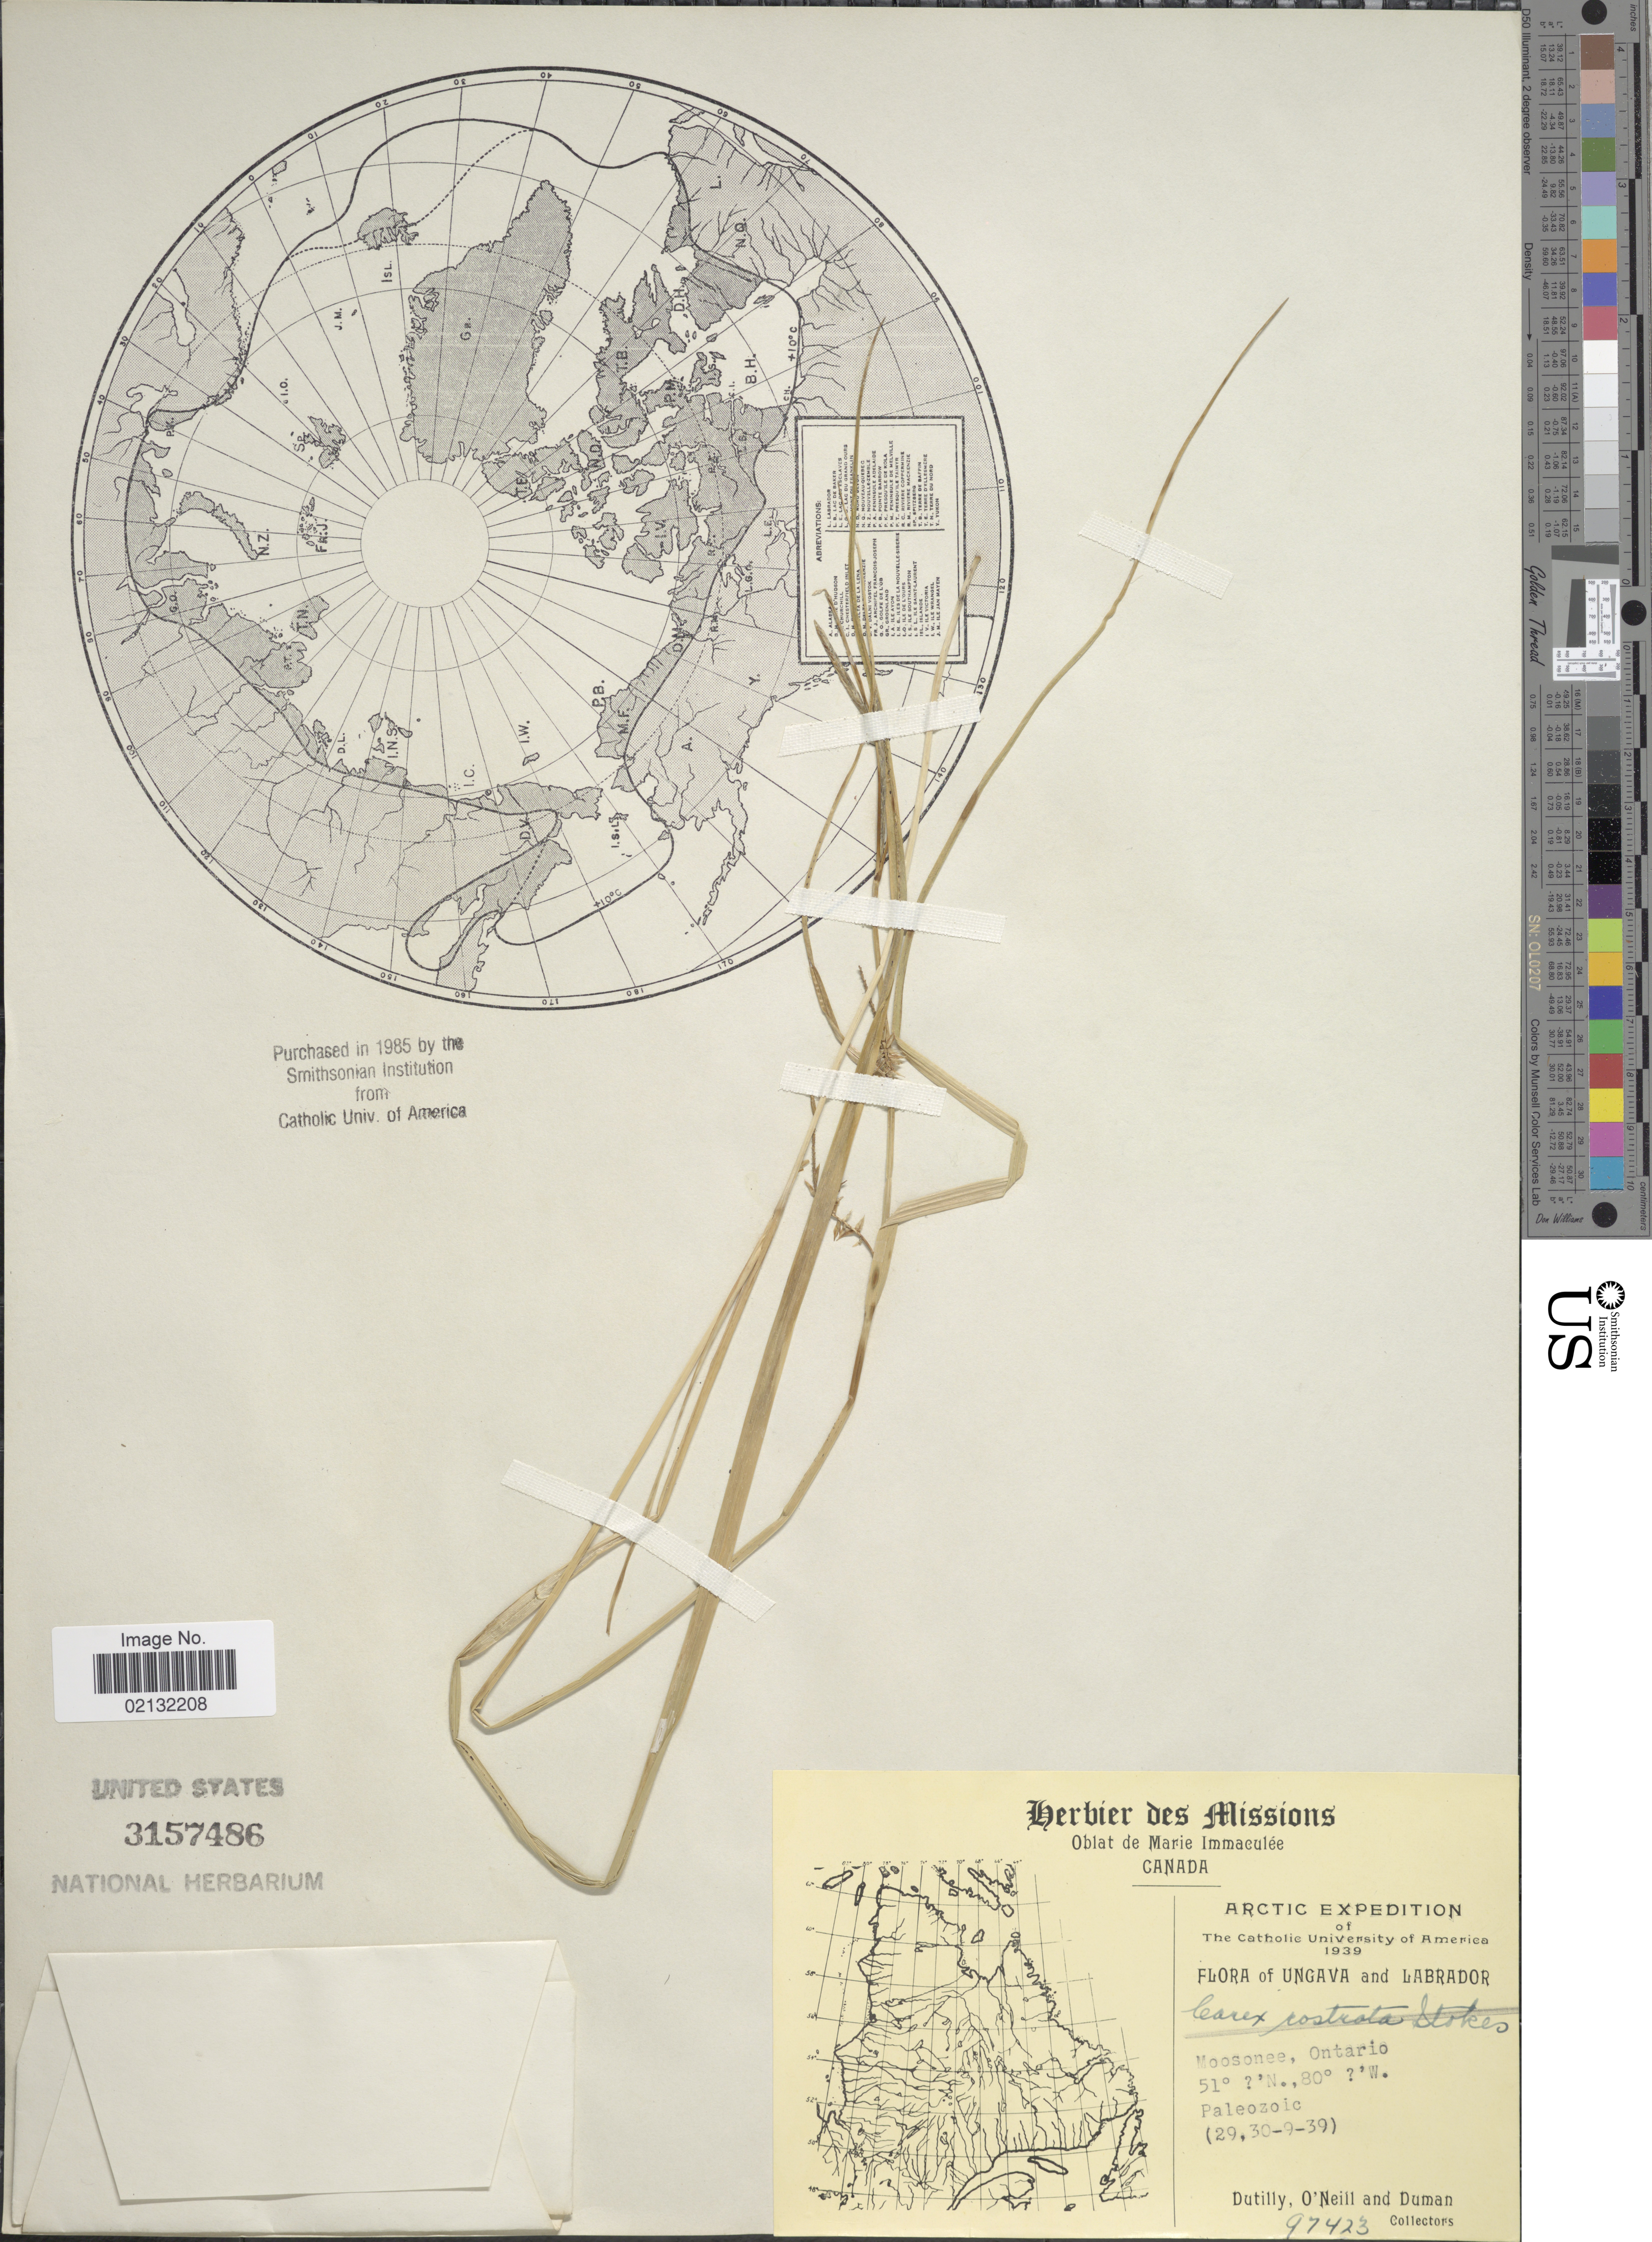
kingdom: Plantae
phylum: Tracheophyta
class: Liliopsida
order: Poales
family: Cyperaceae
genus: Carex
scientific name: Carex rostrata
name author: Stokes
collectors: -. Dutilly, O'Neil & -. Duman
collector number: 97423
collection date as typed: Transcribed d/m/y: 29/9/39 to 30/9/39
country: Canada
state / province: Ontario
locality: Ungava and Labrador, Moosonee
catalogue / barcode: US 3157486